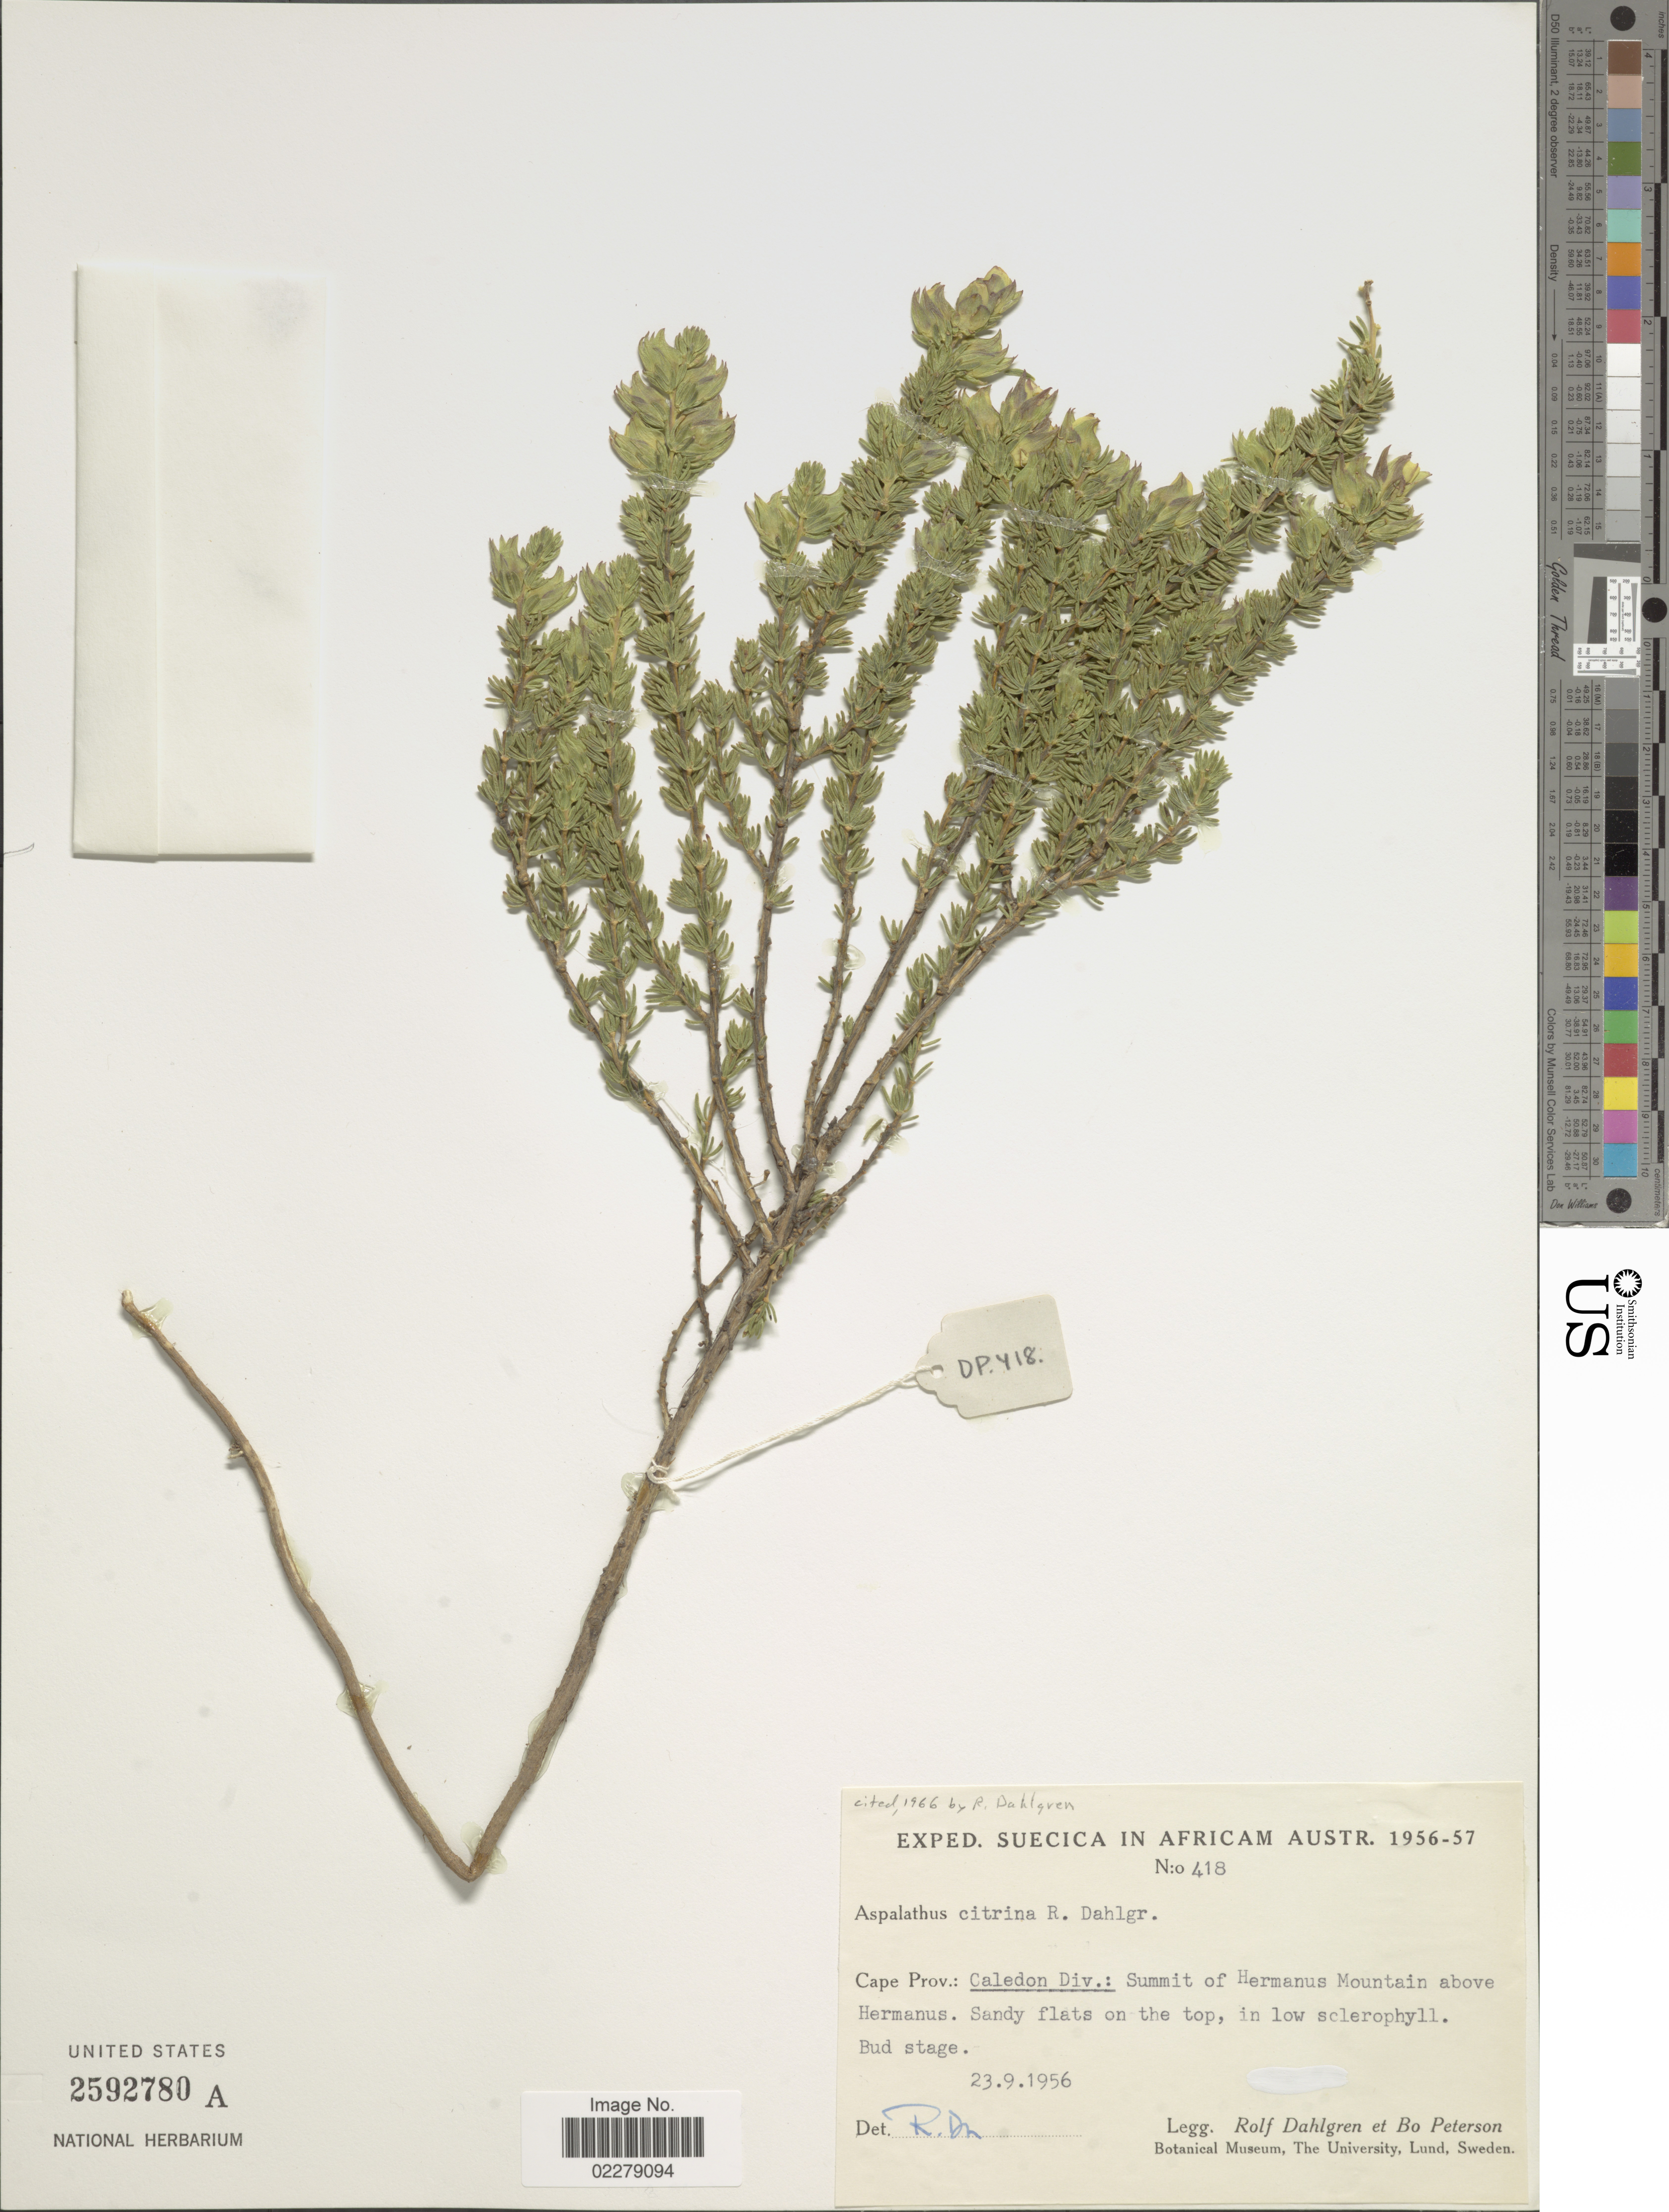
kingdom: Plantae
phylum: Tracheophyta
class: Magnoliopsida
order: Fabales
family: Fabaceae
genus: Aspalathus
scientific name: Aspalathus citrina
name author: R. Dahlgren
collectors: R. Dahlgren & B. H. Peterson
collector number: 418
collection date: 1956-09-23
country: South Africa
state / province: Western Cape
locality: Caledon Div.: Summit of Hermanus Mountain above Hermanus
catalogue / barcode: US 2592780A